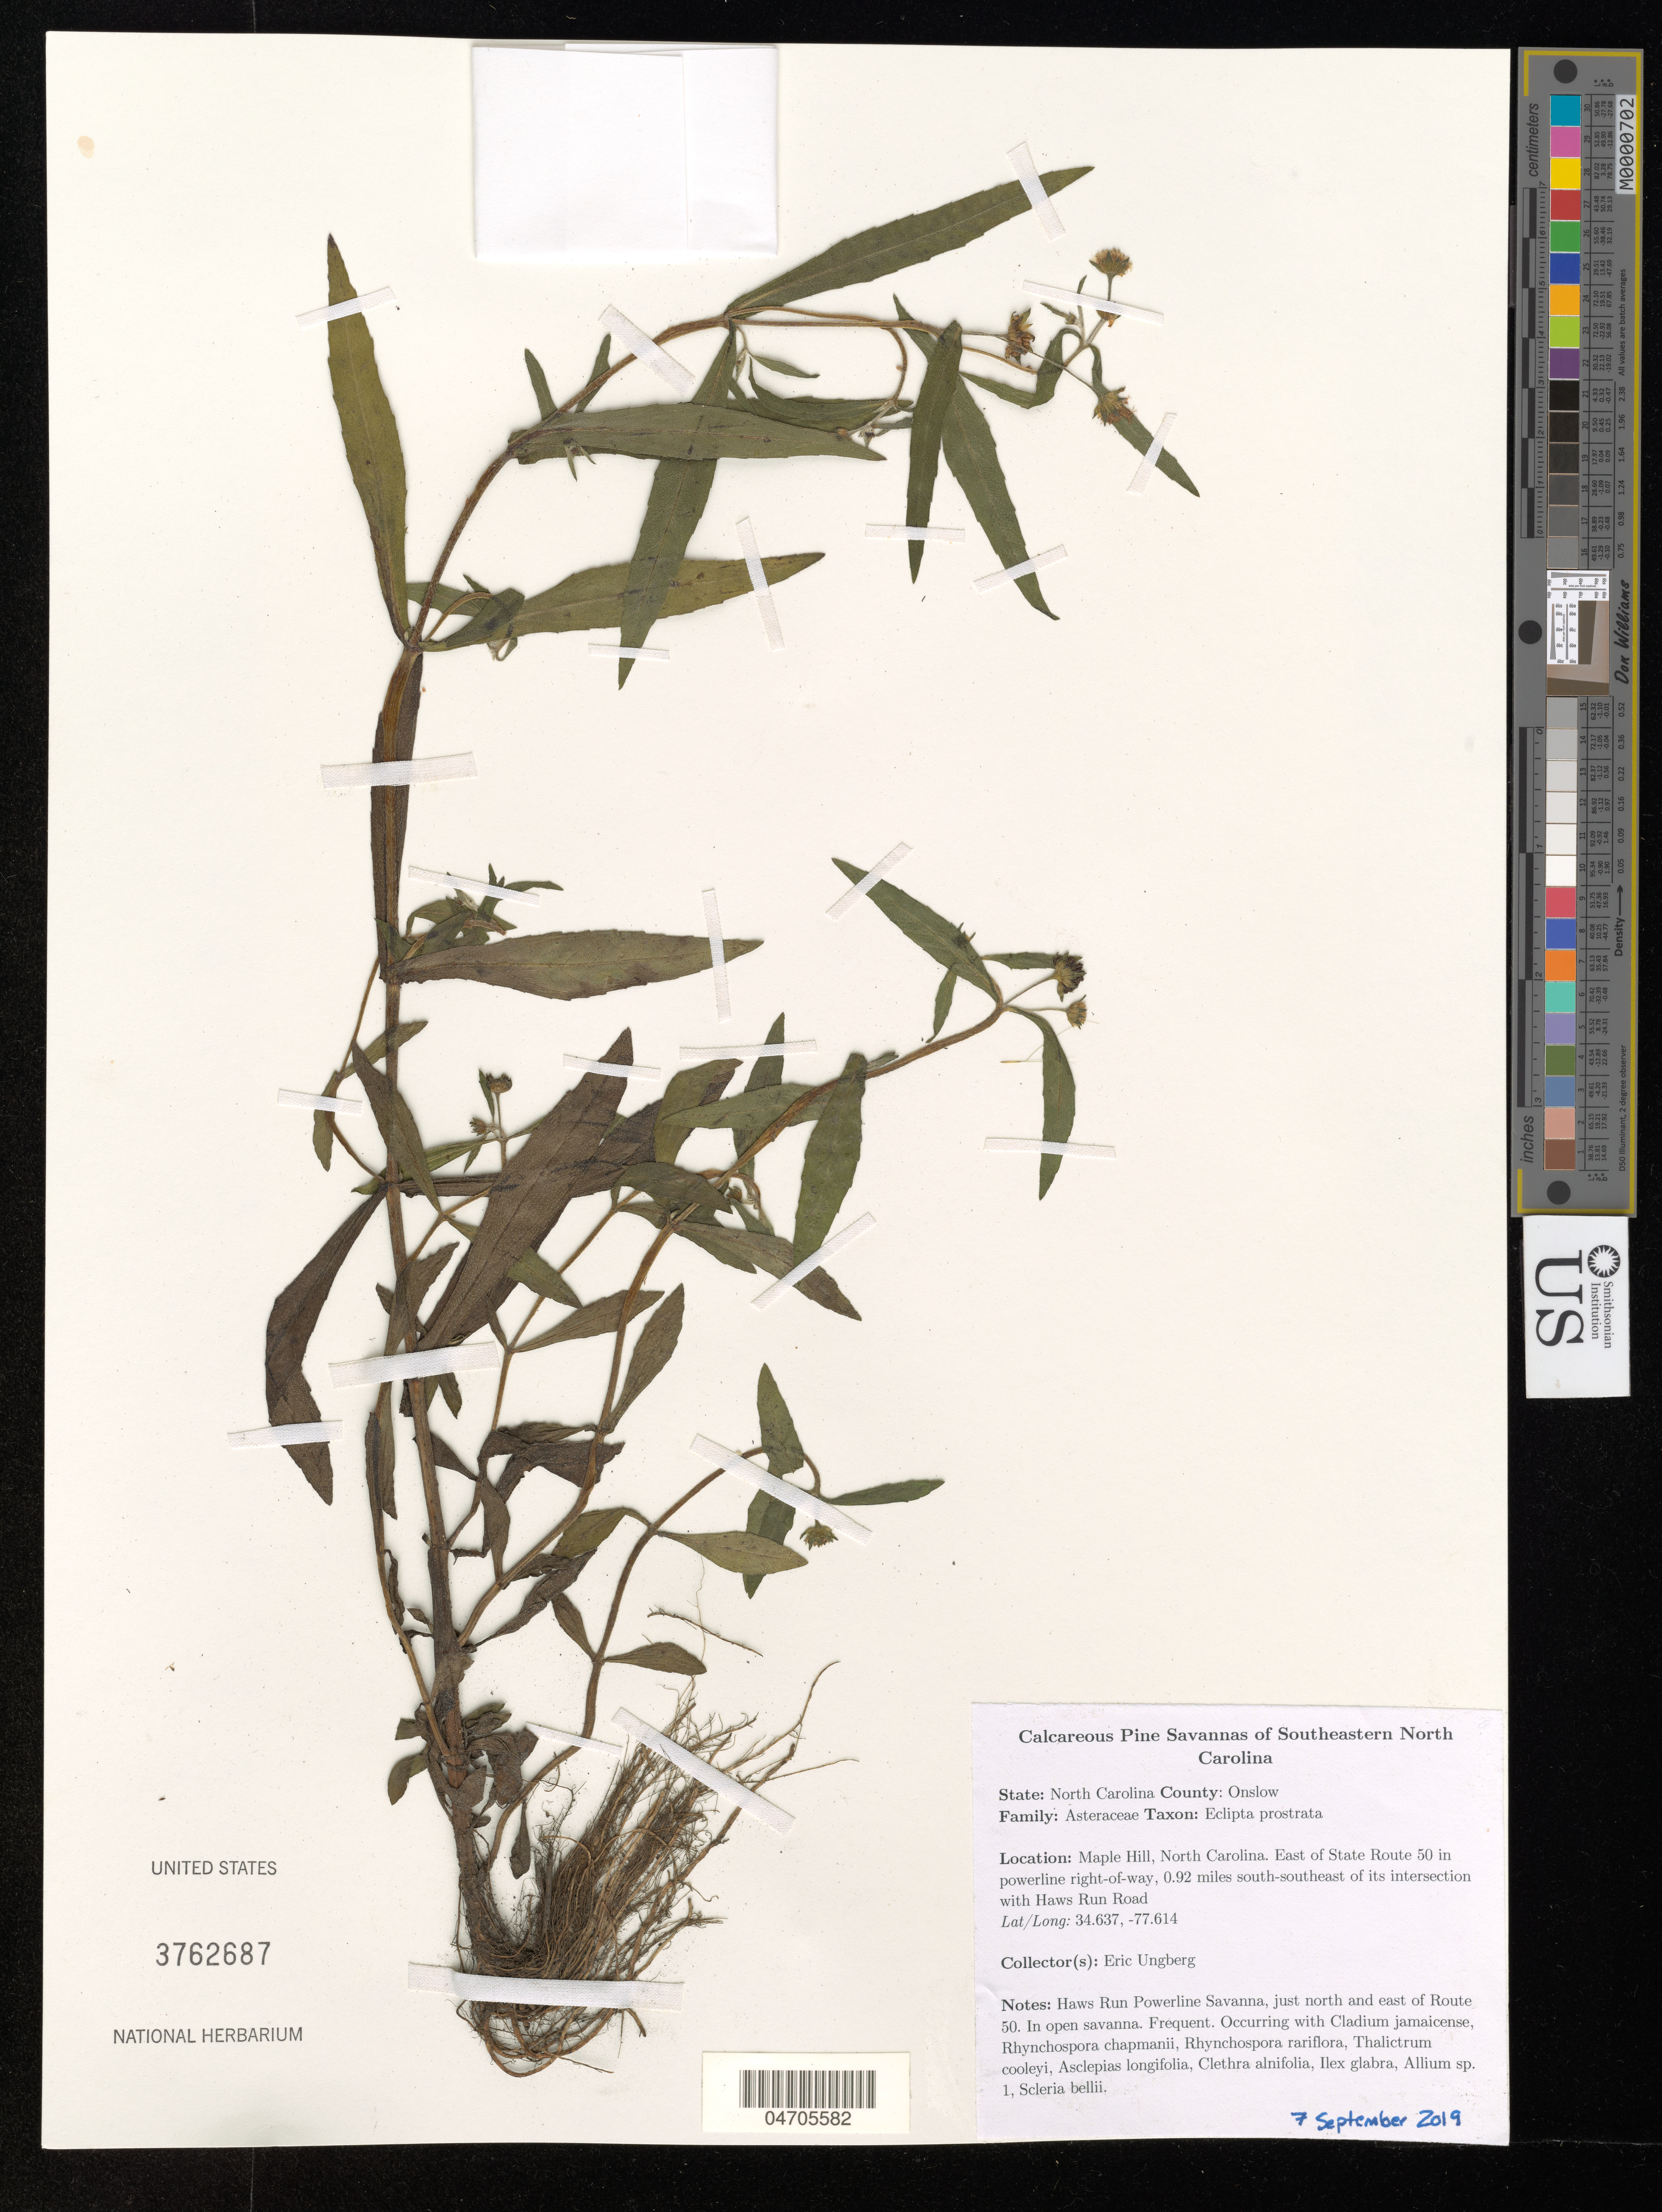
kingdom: Plantae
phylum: Tracheophyta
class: Magnoliopsida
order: Asterales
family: Asteraceae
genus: Eclipta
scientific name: Eclipta prostrata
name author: (L.) L.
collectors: E. Ungberg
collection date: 2019-09-07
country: United States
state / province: North Carolina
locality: Calcareous Pine Savannas of Southeastern North Carolina. County: Onslow. Maple Hill. East of State Route 50 in powerline right-of-way, 0.92 miles south-southeast of its intersection with Haws Run Road. Haws Run Powerline Savanna, just north and east of Route 50.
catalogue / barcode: US 3762687